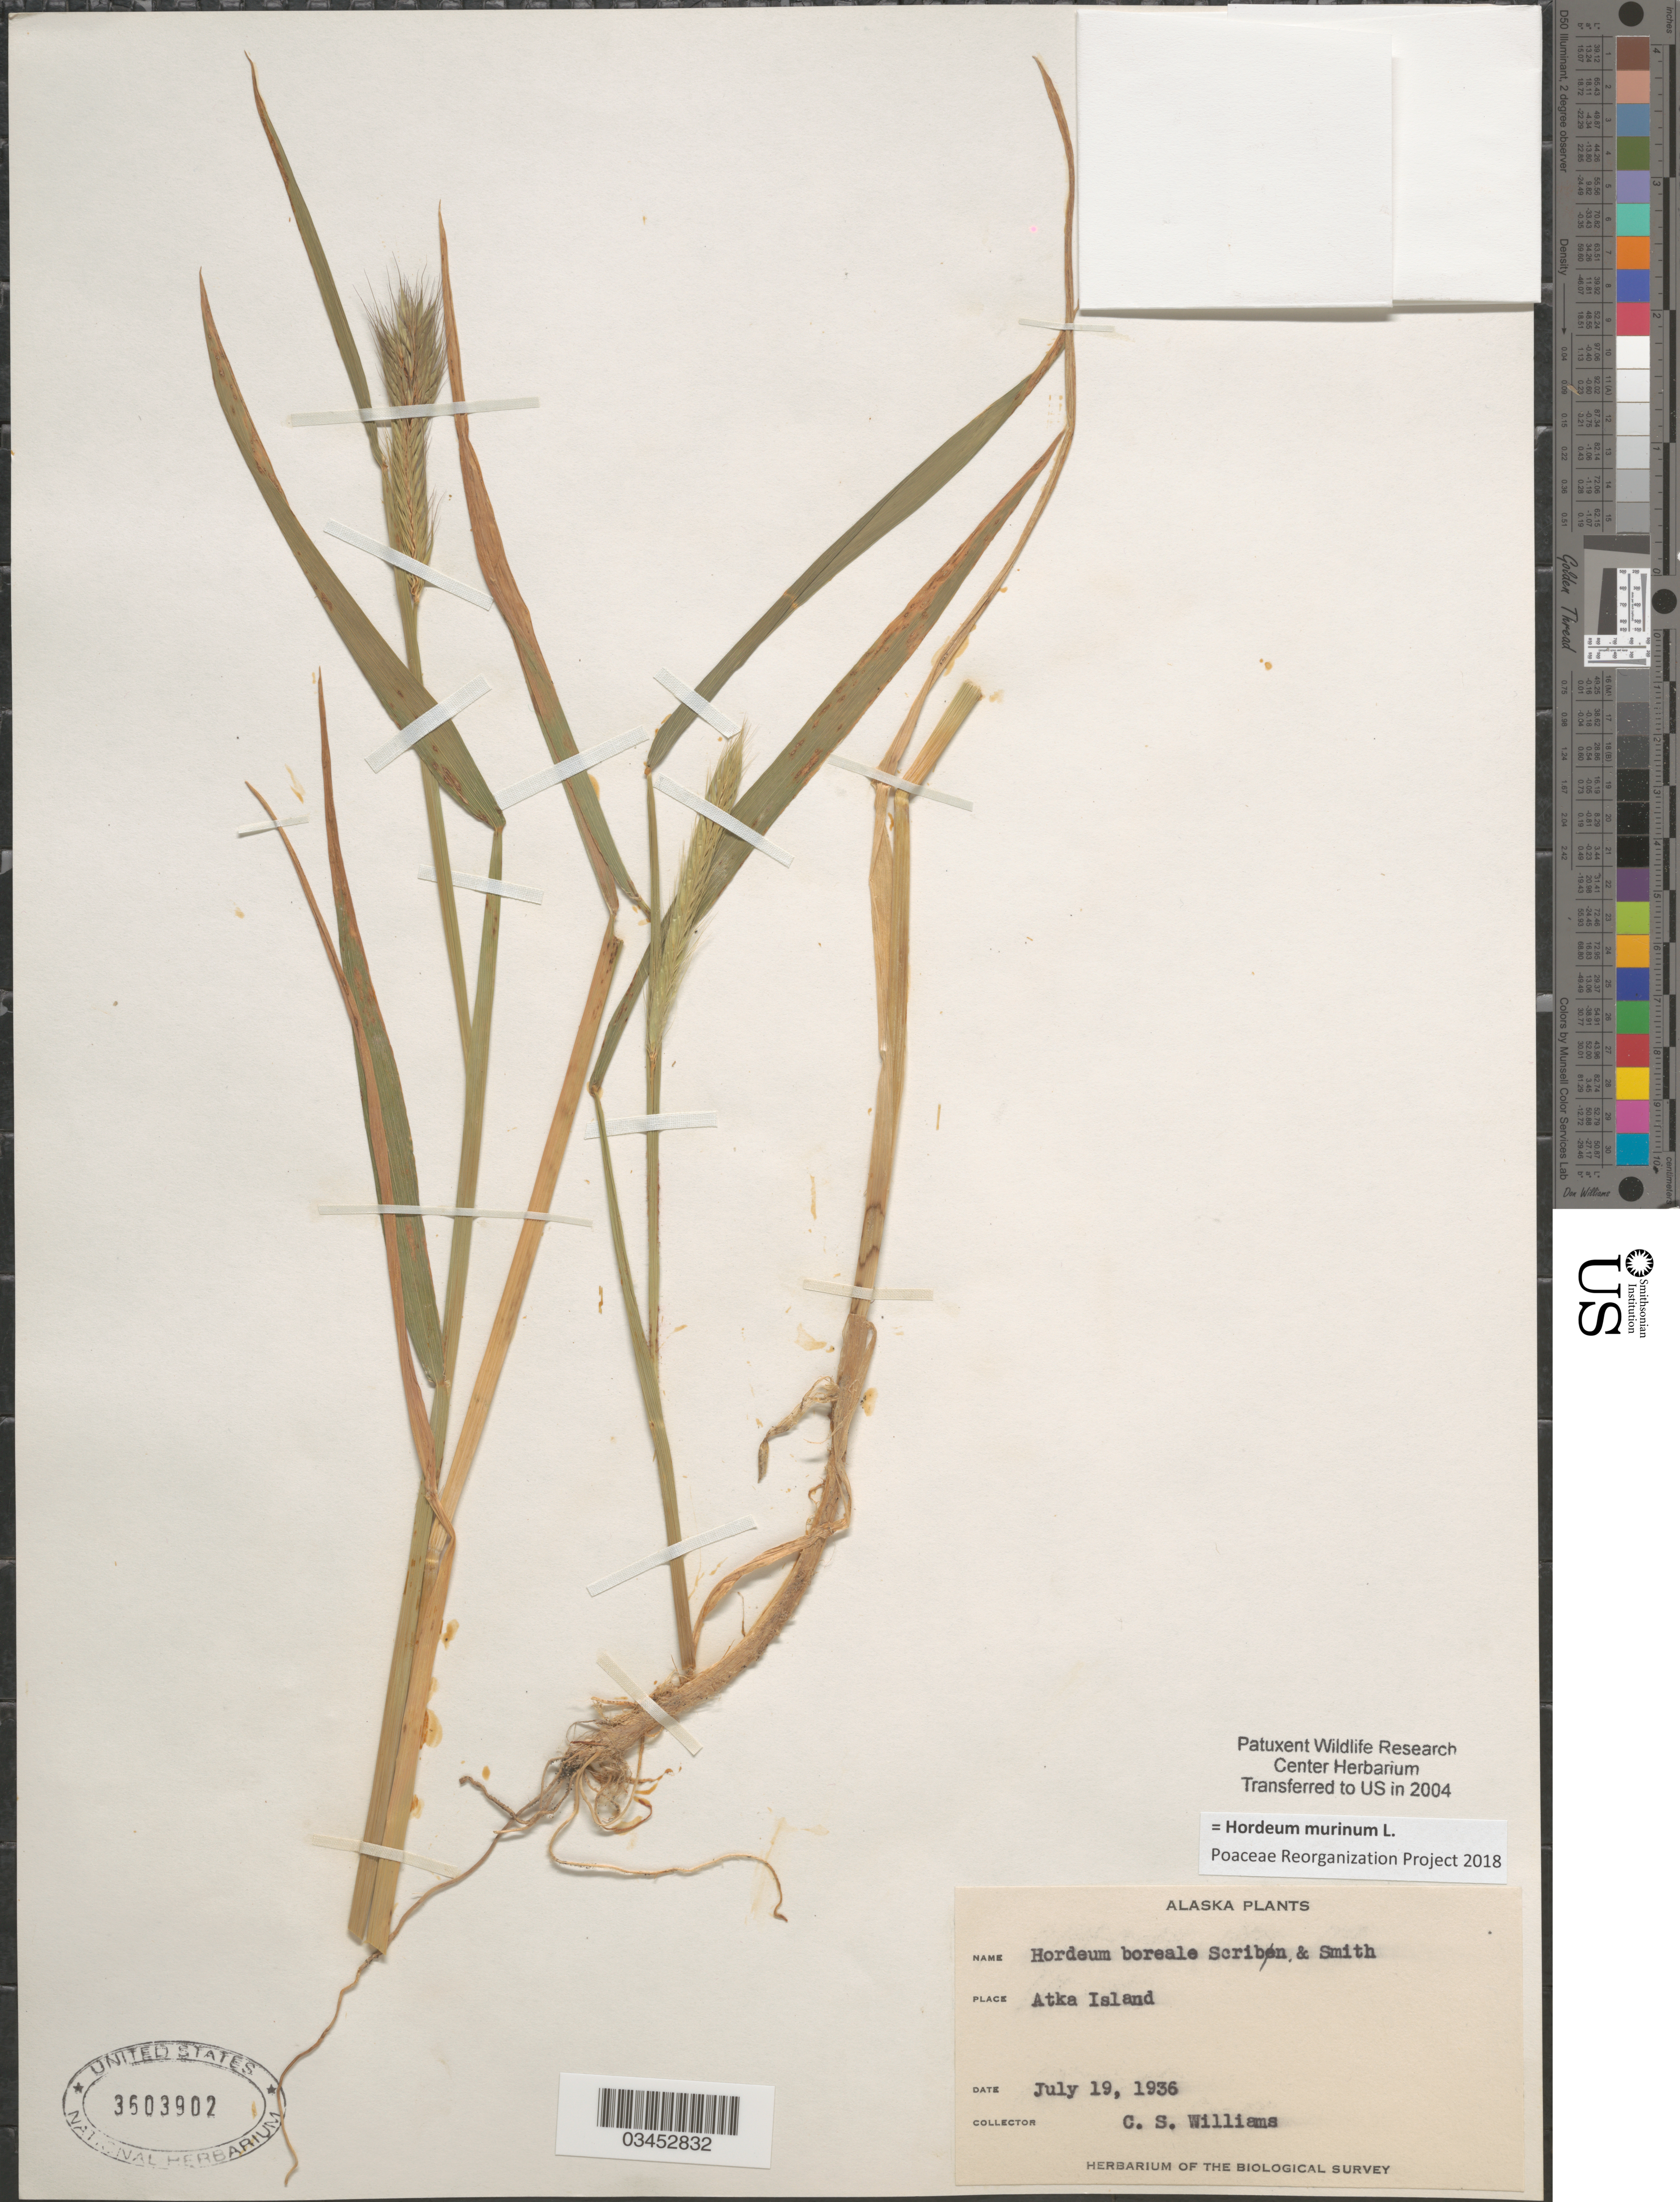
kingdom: Plantae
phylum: Tracheophyta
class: Liliopsida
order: Poales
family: Poaceae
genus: Hordeum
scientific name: Hordeum murinum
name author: L.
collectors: C. Williams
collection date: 1936-07-19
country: United States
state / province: Alaska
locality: Atka Island. The Biological Survey.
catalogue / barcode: US 3603902